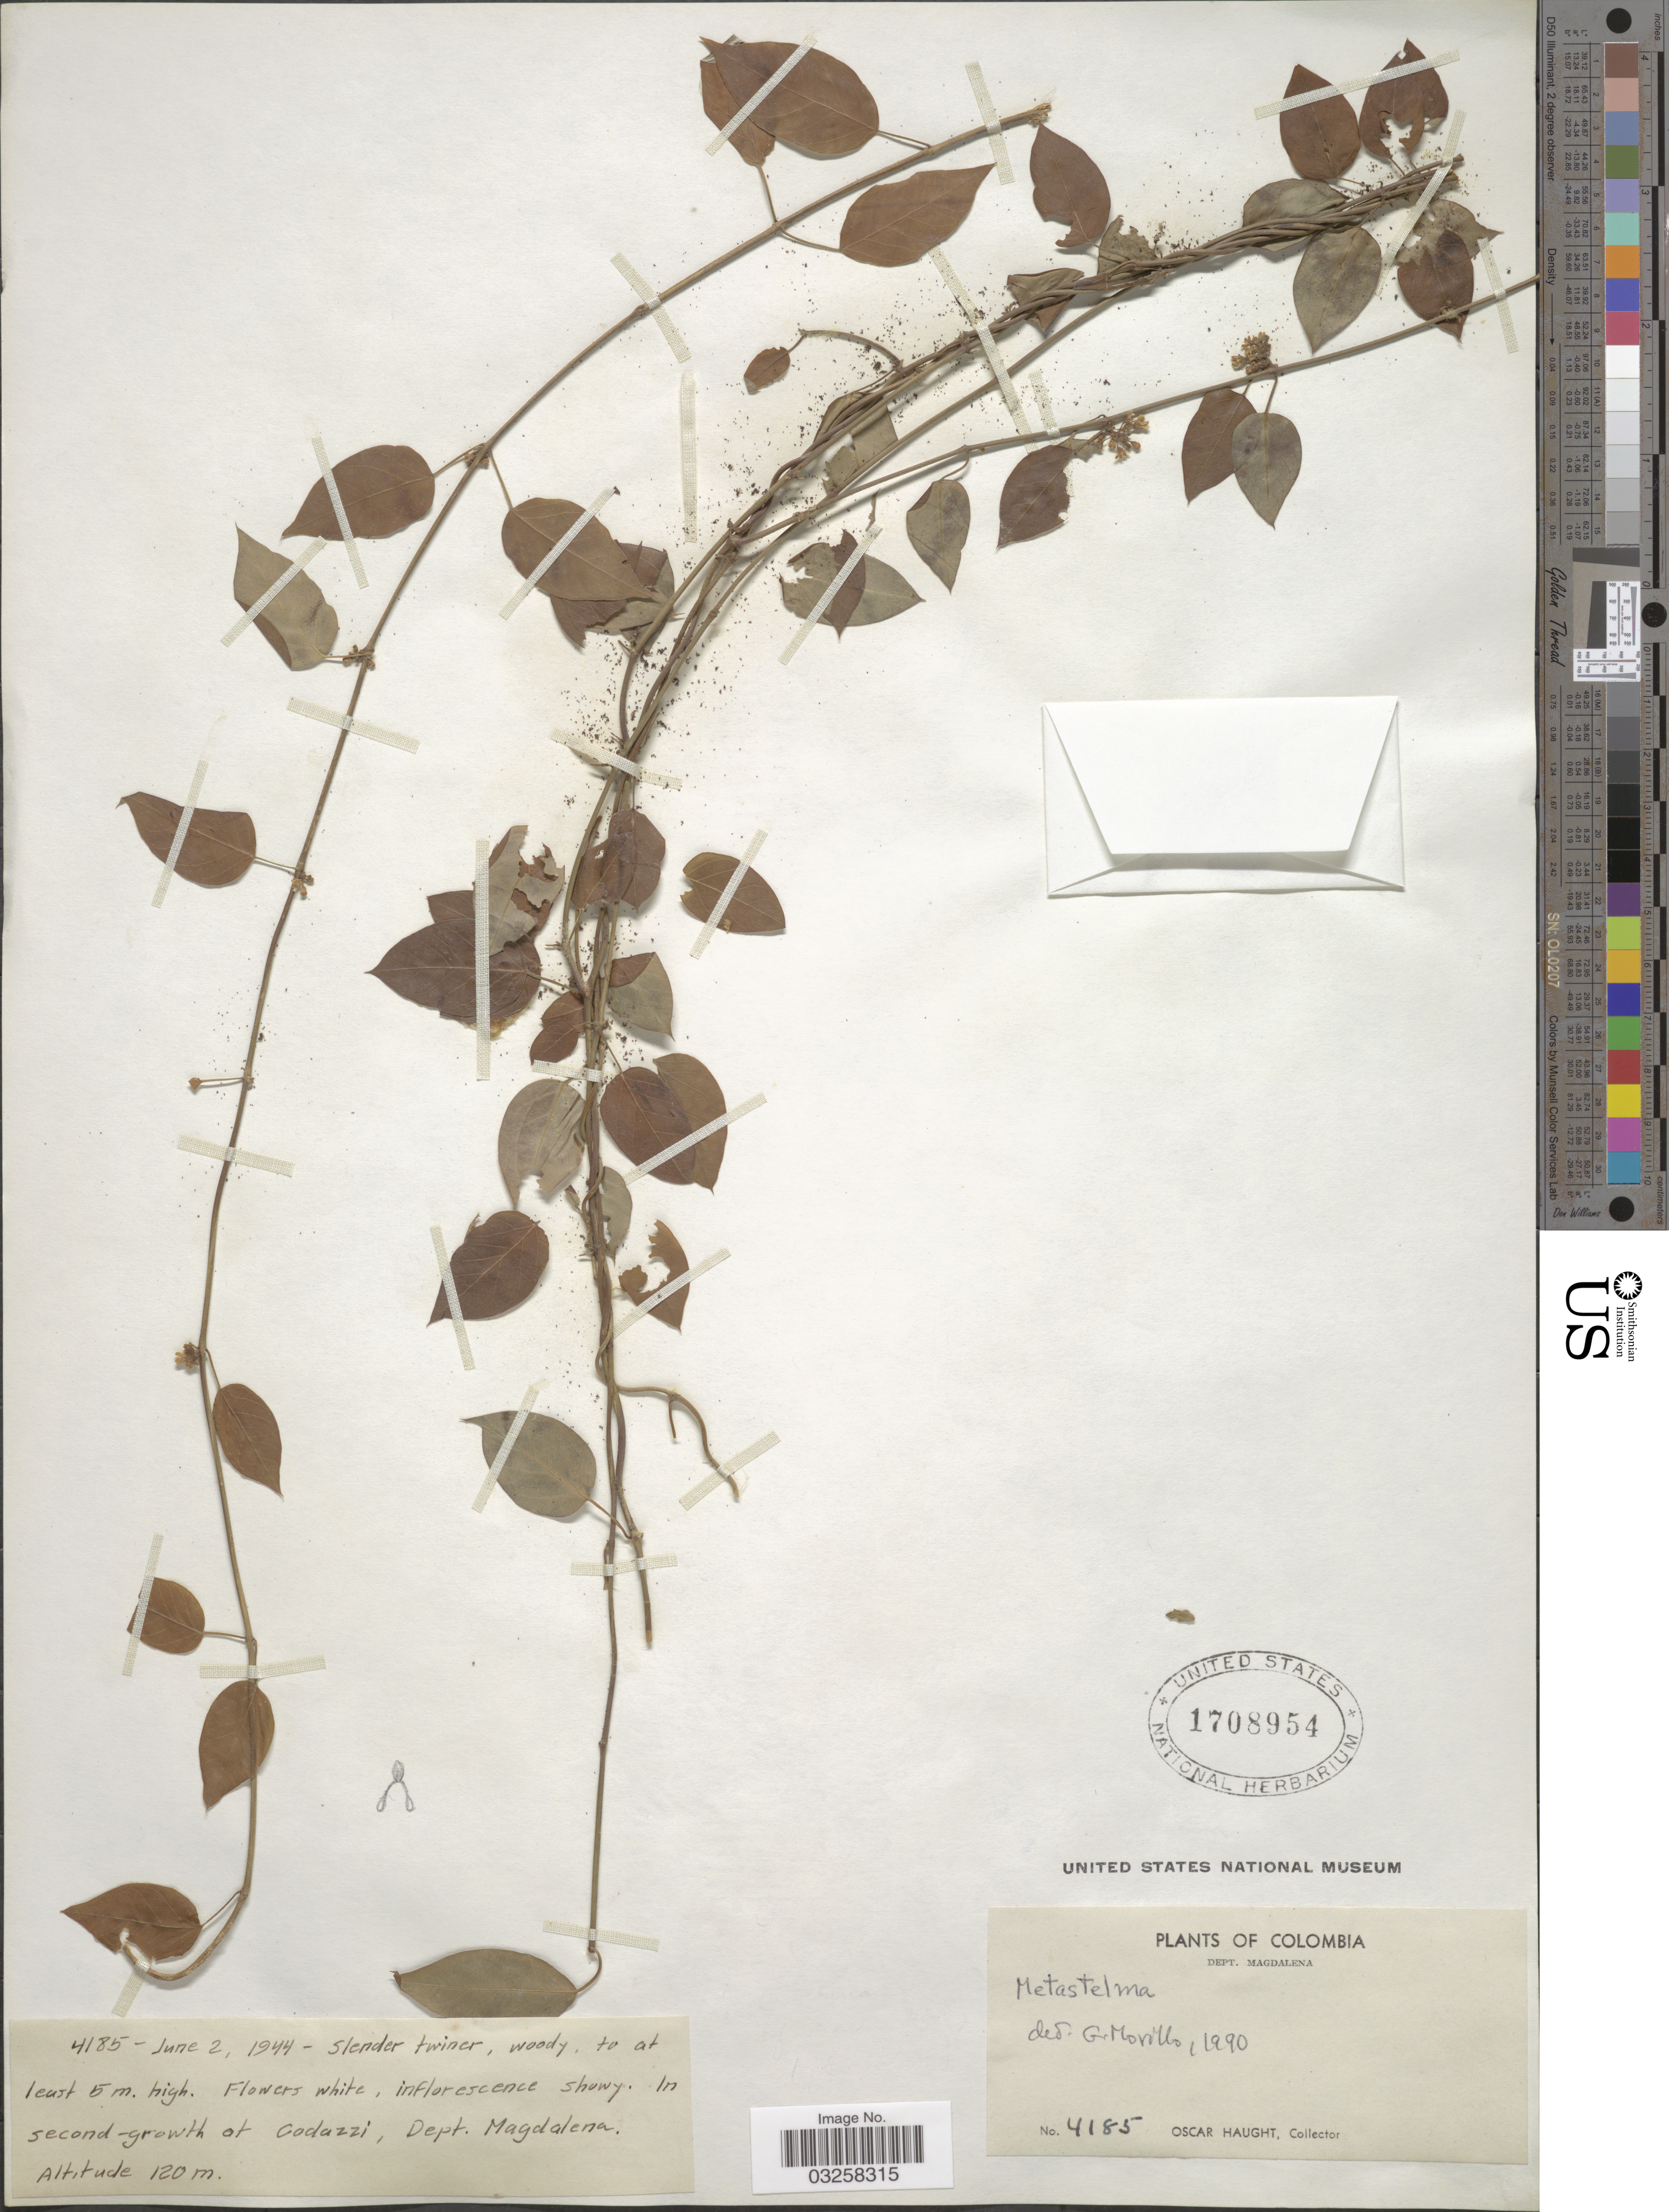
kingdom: Plantae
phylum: Tracheophyta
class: Magnoliopsida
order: Gentianales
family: Apocynaceae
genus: Metastelma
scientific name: Metastelma ovatum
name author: Rusby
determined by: Liede-Schumann, Sigrid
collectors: O. Haught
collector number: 4185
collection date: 1944-06-02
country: Colombia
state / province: Magdalena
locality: In second-growth at Codazzi, Dept. Magdalena.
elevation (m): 120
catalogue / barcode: US 1708954